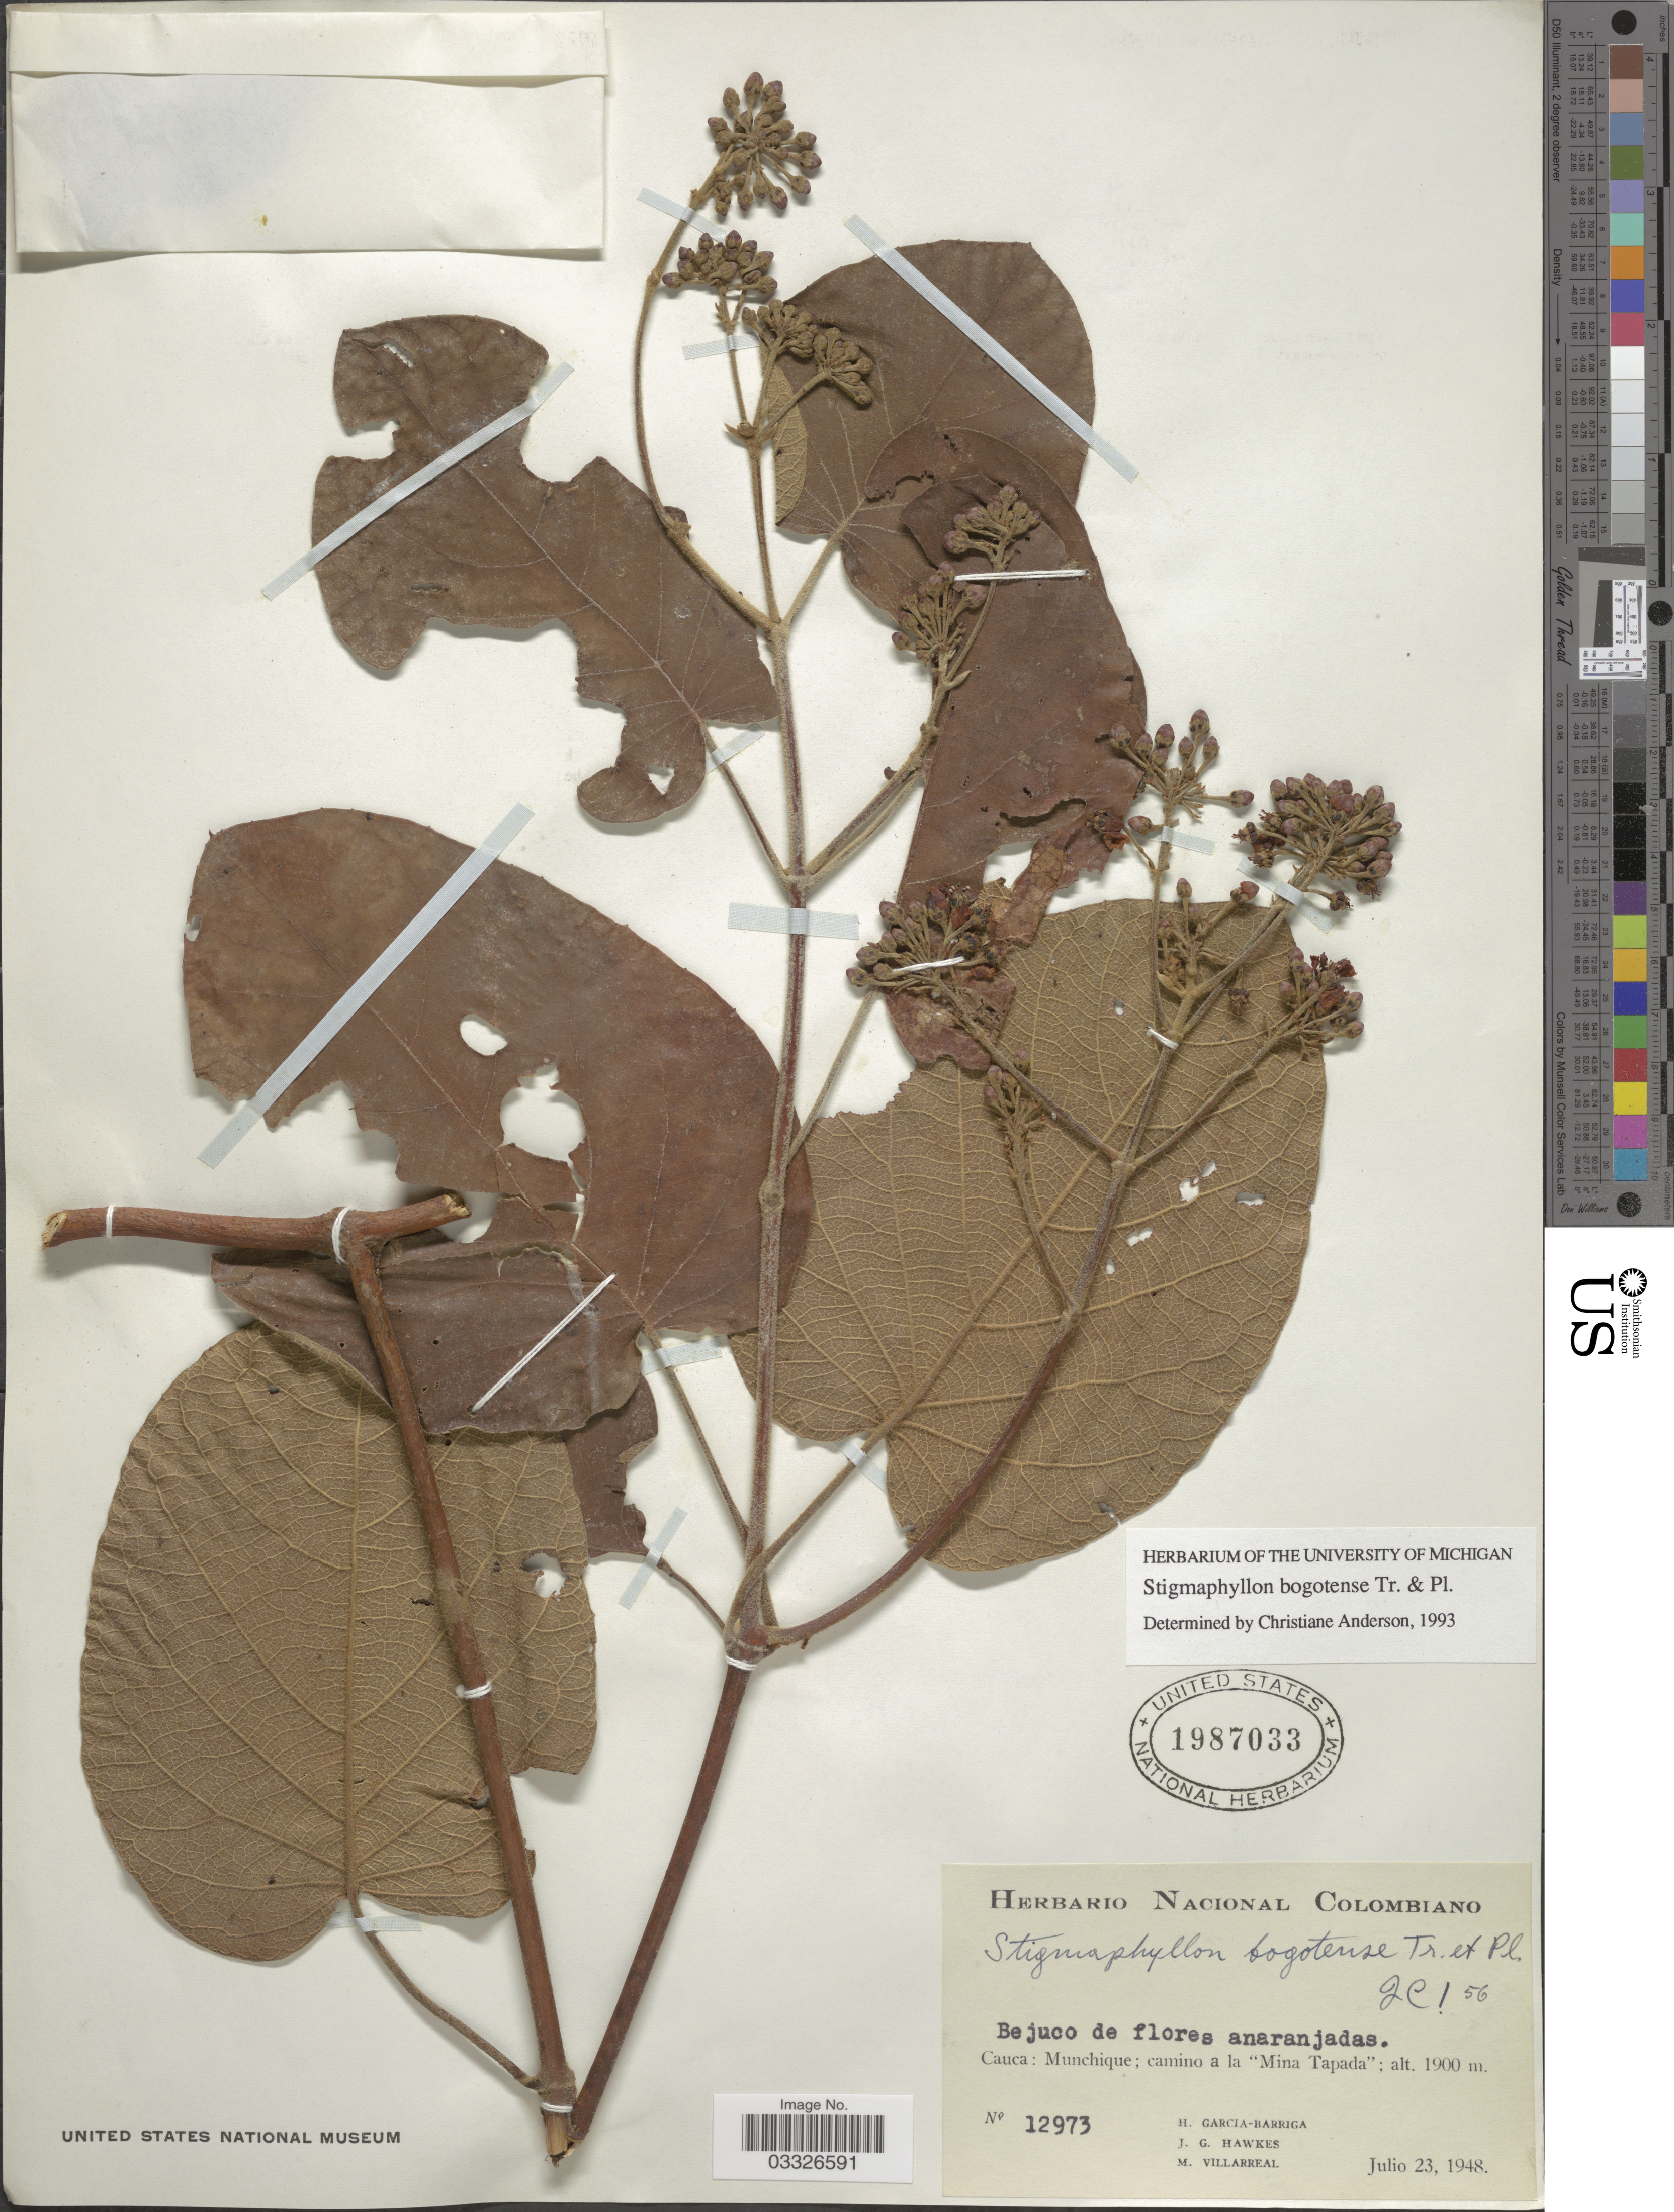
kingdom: Plantae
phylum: Tracheophyta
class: Magnoliopsida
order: Malpighiales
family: Malpighiaceae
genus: Stigmaphyllon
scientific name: Stigmaphyllon bogotense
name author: Triana & Planch.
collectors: H. García Barriga, J. Hawkes & M. Villarreal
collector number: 12973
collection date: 1948-07-23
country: Colombia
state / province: Cauca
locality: Munchique; camino a la "Mina Tapada".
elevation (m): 1900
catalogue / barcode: US 1987033